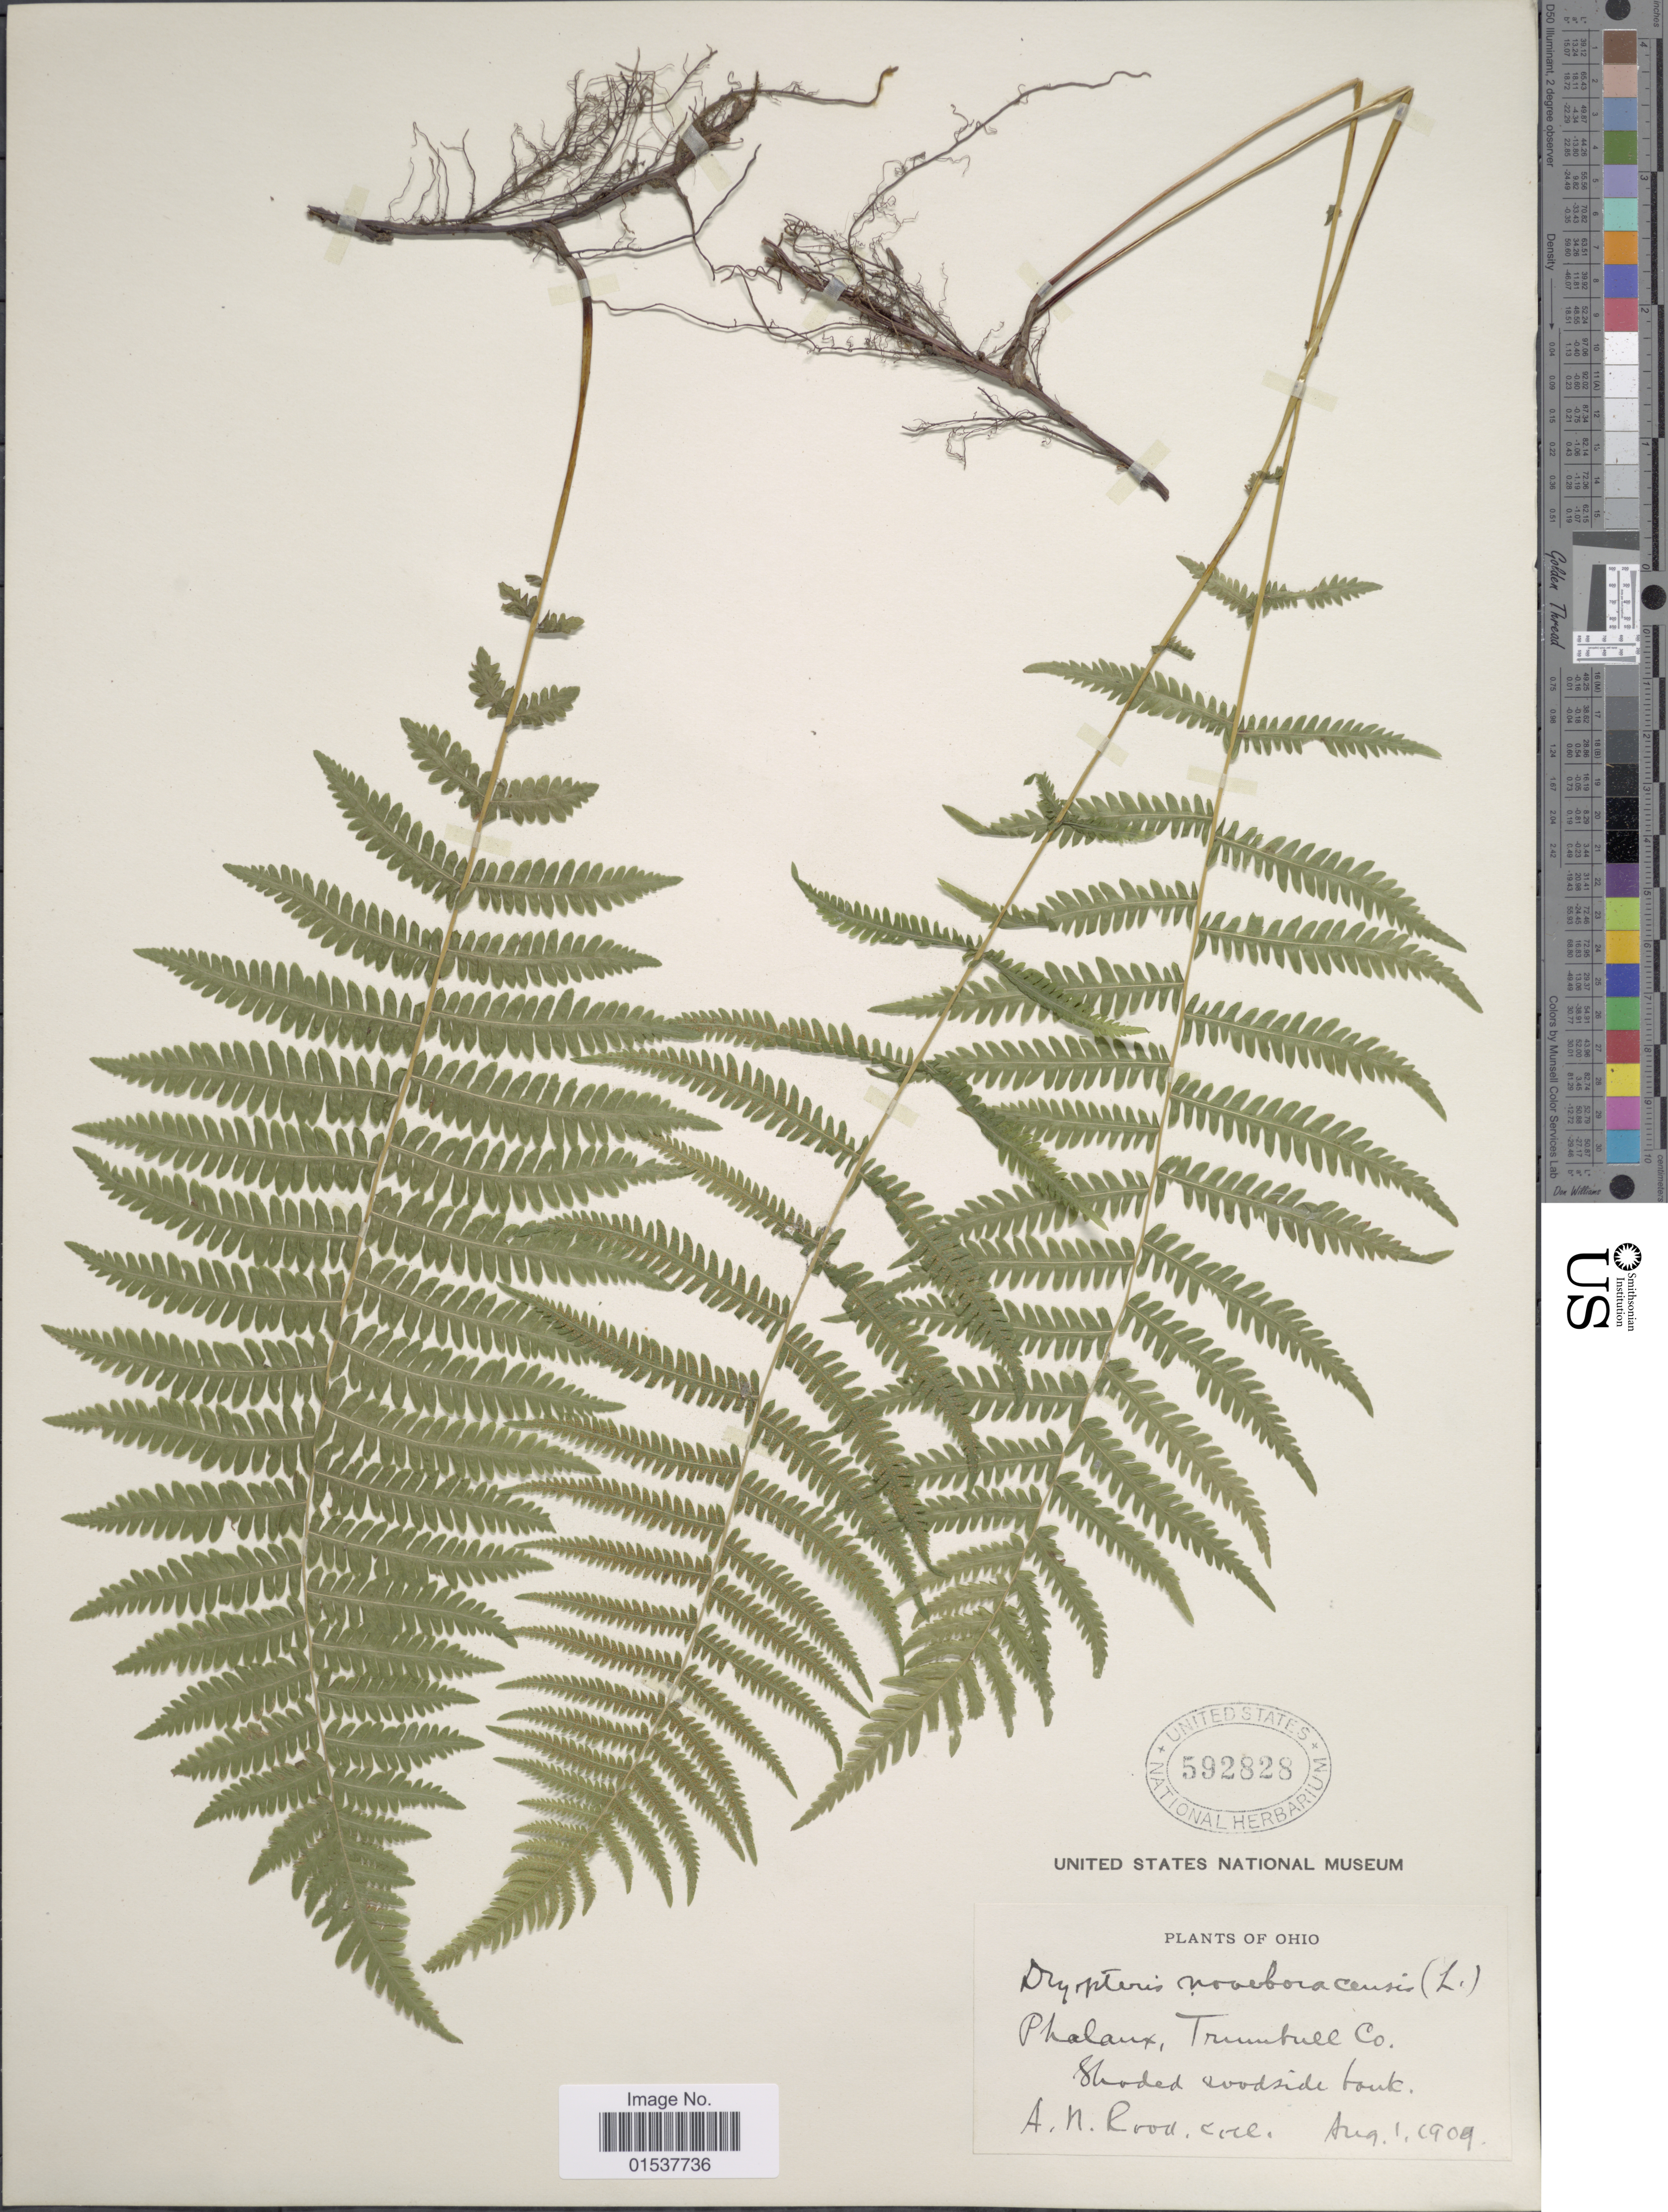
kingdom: Plantae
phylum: Tracheophyta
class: Polypodiopsida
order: Polypodiales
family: Thelypteridaceae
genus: Parathelypteris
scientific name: Parathelypteris noveboracensis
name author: (L.) Ching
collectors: A. Rood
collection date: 1909-08-01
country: United States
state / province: Ohio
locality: Phalanx, Trumbull Co.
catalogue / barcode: US 592828